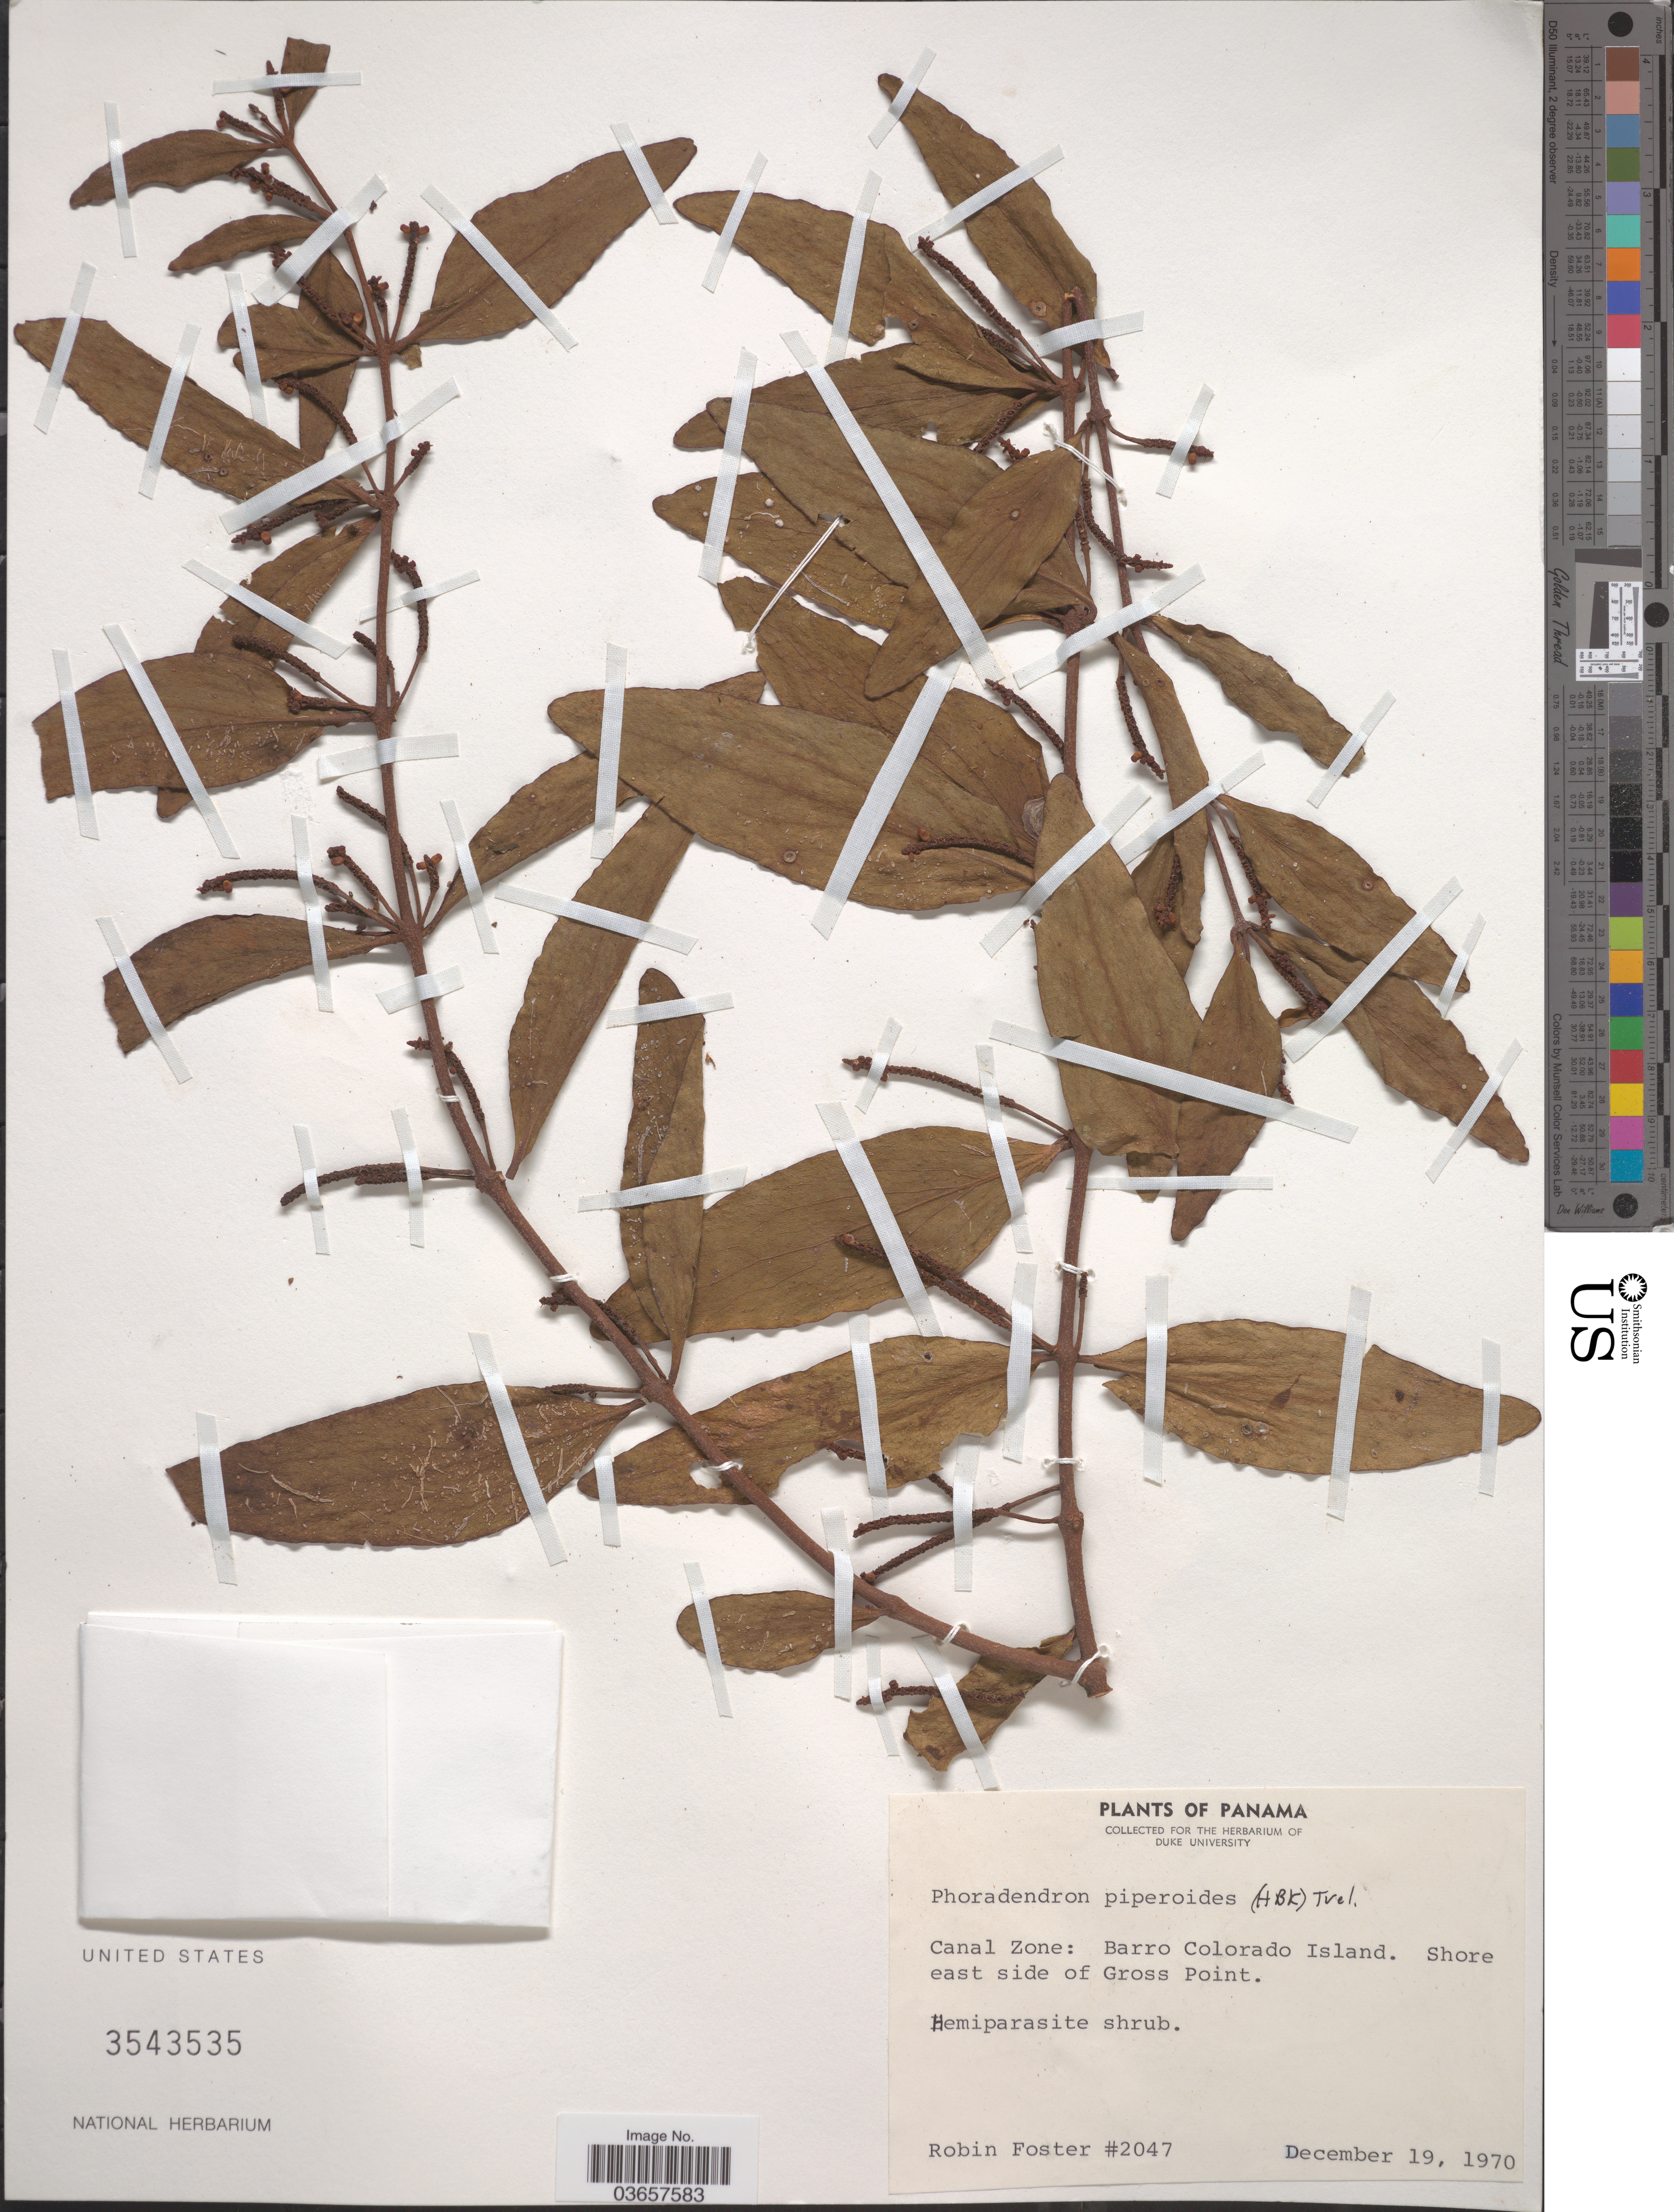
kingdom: Plantae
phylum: Tracheophyta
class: Magnoliopsida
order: Santalales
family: Viscaceae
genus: Phoradendron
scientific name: Phoradendron piperoides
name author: (Kunth) Trel.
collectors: R. B. Foster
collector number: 2047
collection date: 1970-12-19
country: Panama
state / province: Panamá Oeste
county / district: Canal Zone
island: Barro Colorado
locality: Canal Zone: Barro Colorado Island. Shore east side of Gross Point.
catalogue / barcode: US 3543535